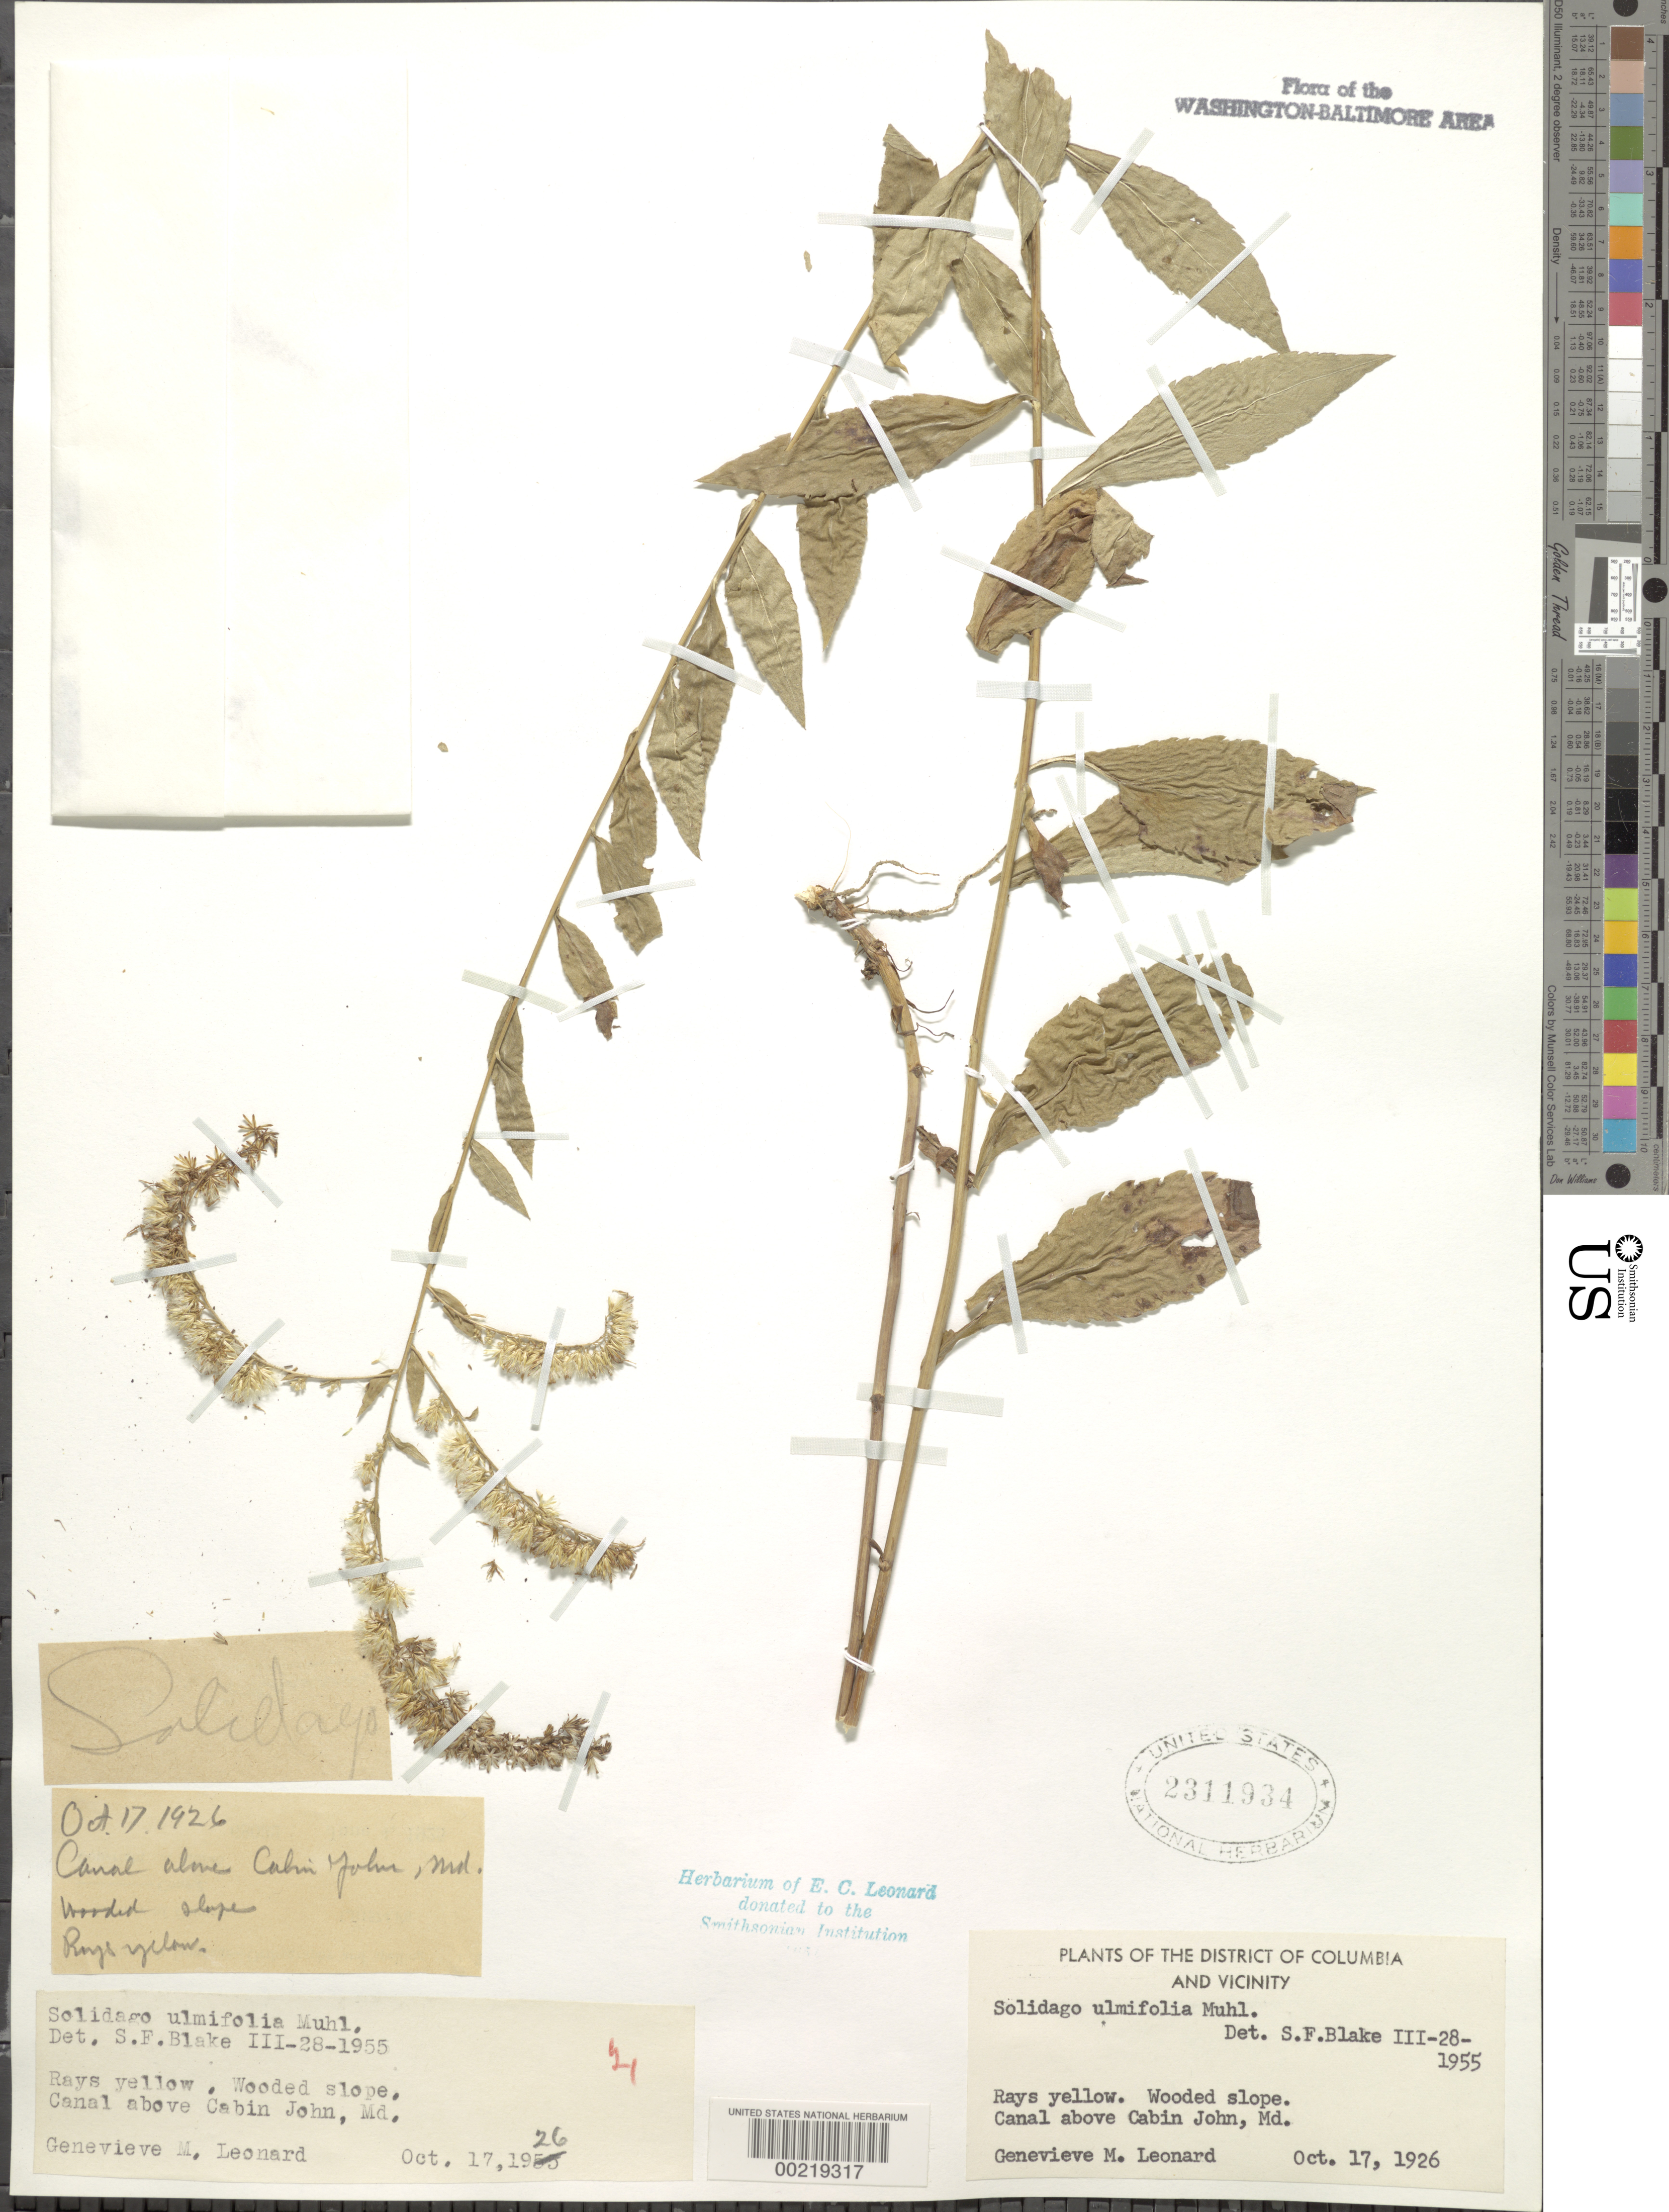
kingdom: Plantae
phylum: Tracheophyta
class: Magnoliopsida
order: Asterales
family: Asteraceae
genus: Solidago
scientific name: Solidago ulmifolia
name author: Muhl. ex Willd.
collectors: G. M. Leonard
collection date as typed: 17 Oct 1926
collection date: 1926-10-17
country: United States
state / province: Maryland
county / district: Montgomery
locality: Canal above Cabin John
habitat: Wooded slope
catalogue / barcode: US 2311934